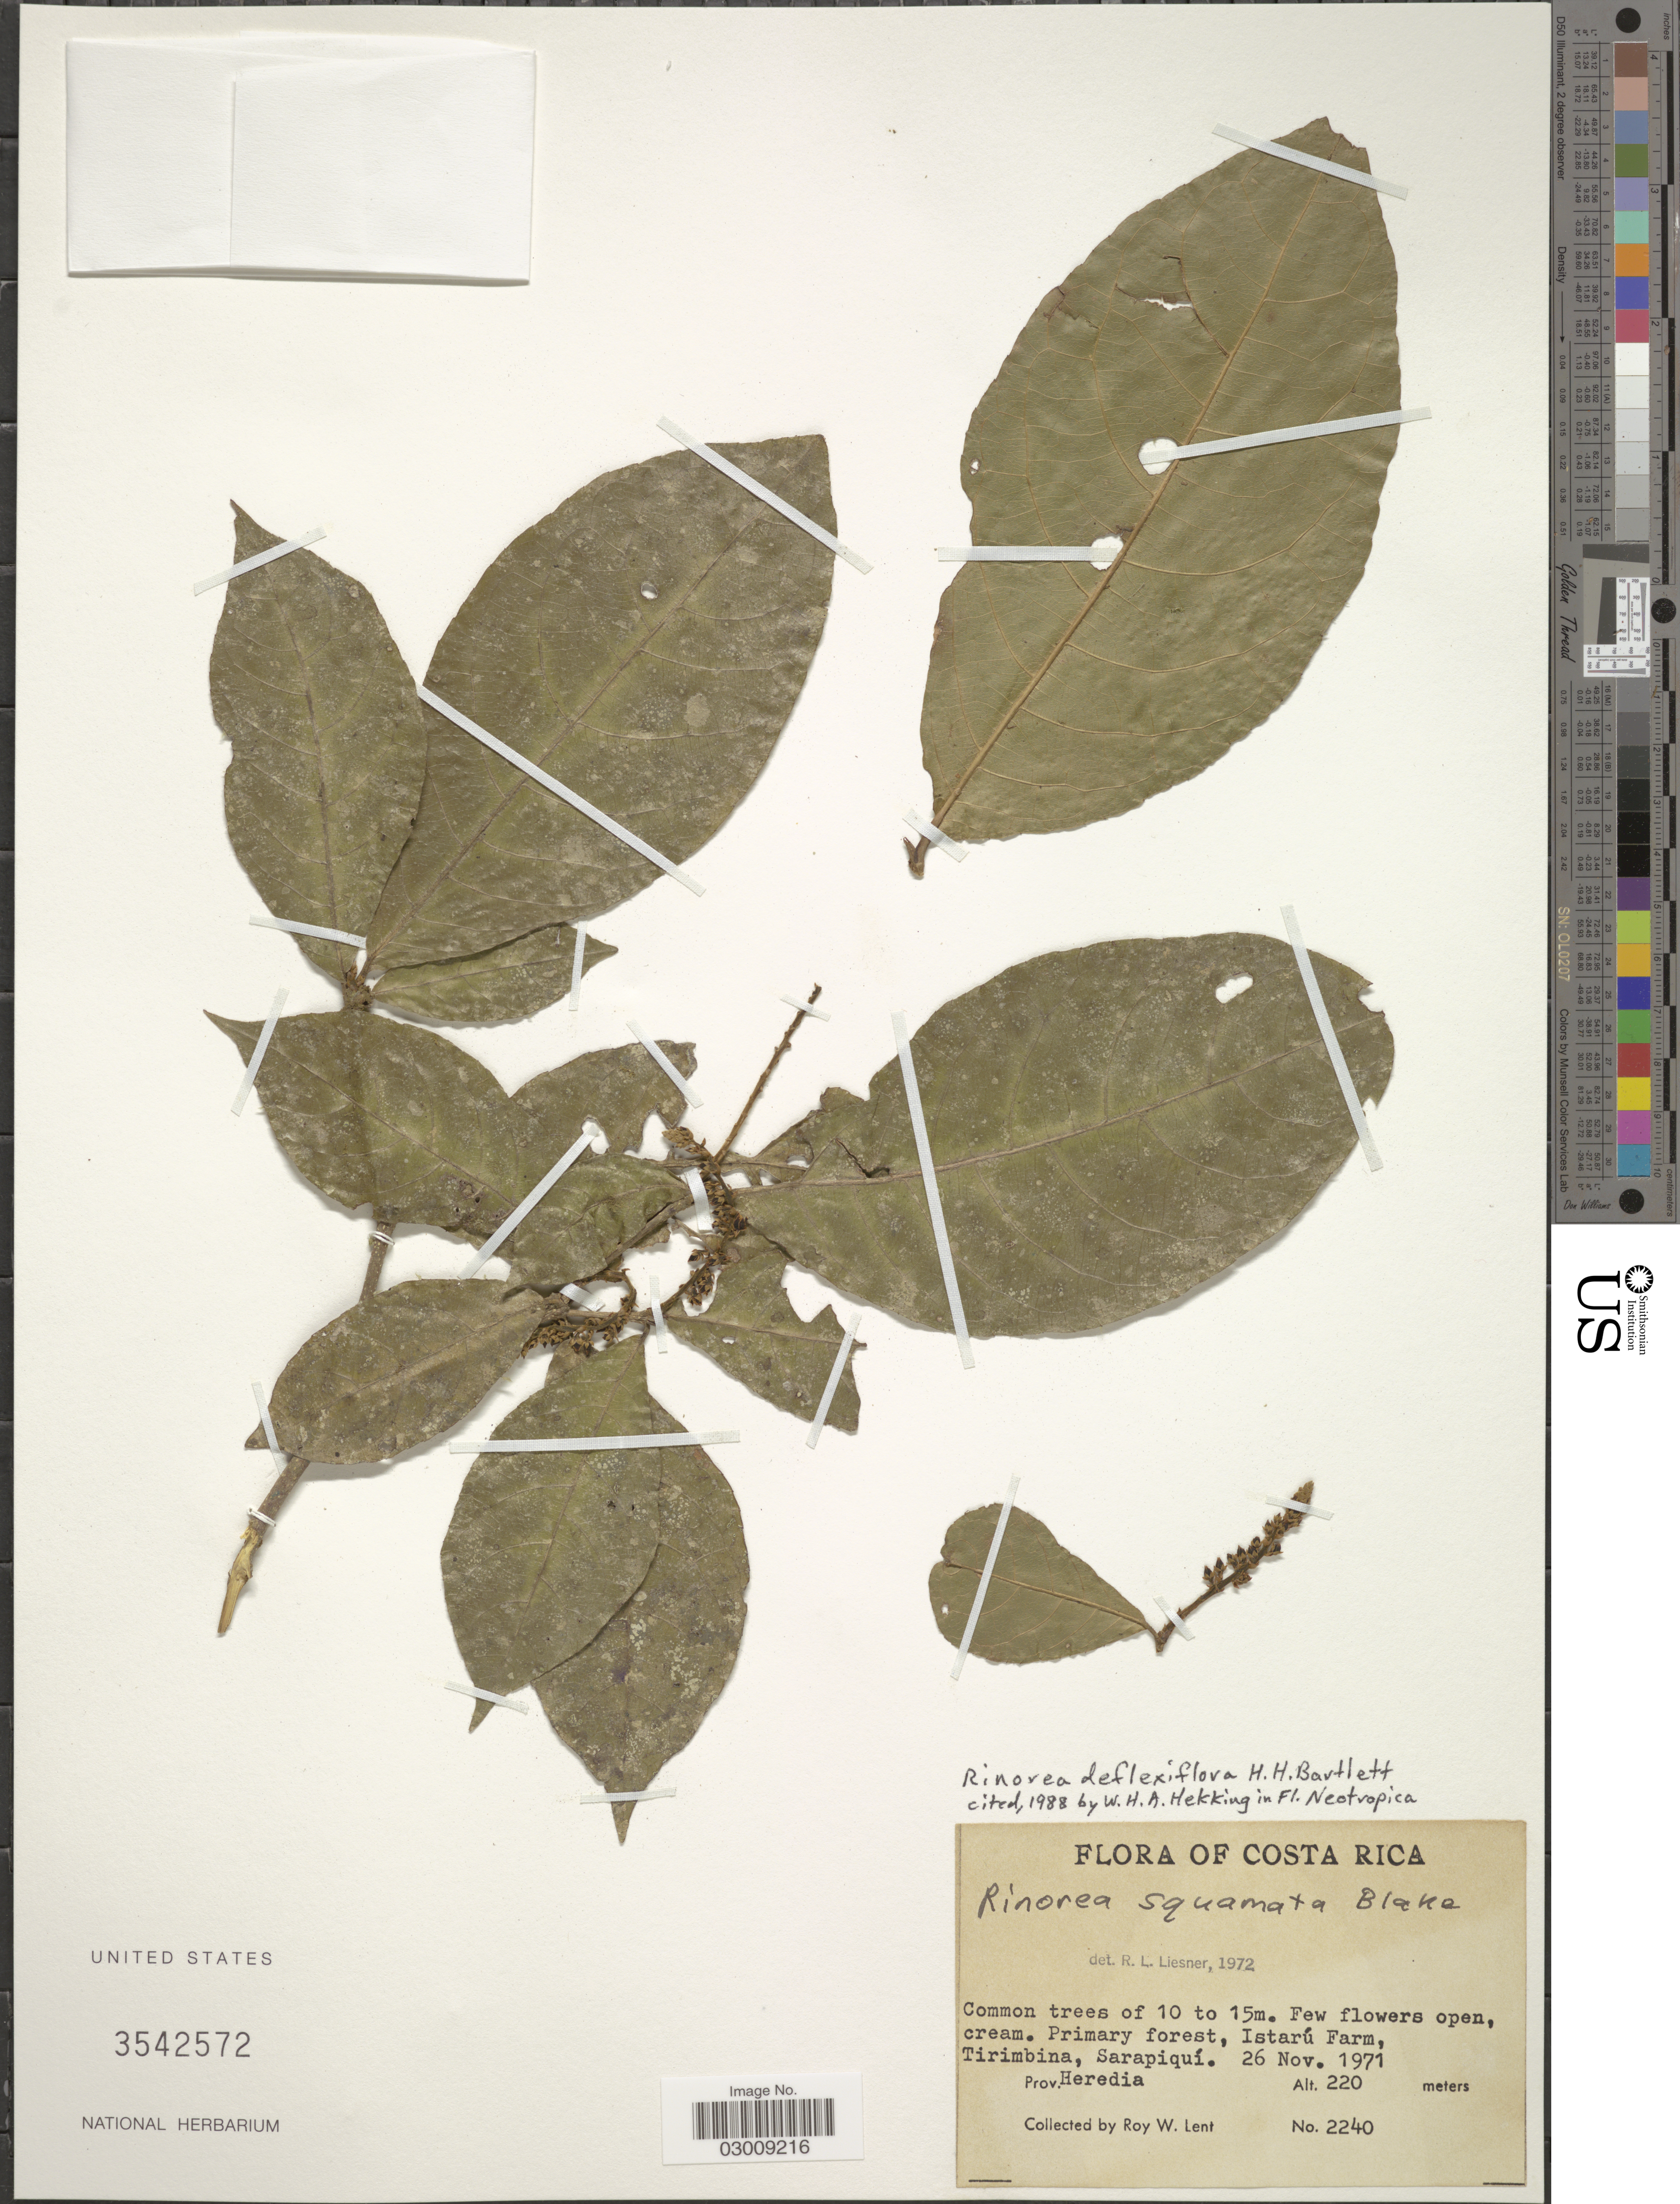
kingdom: Plantae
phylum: Tracheophyta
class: Magnoliopsida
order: Malpighiales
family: Violaceae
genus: Rinorea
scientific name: Rinorea deflexiflora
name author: Bartlett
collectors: R. W. Lent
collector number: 2240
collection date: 1971-11-26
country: Costa Rica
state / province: Heredia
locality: Istarú Farm, Tirimbina, Sarapiquí.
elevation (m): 220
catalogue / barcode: US 3542572